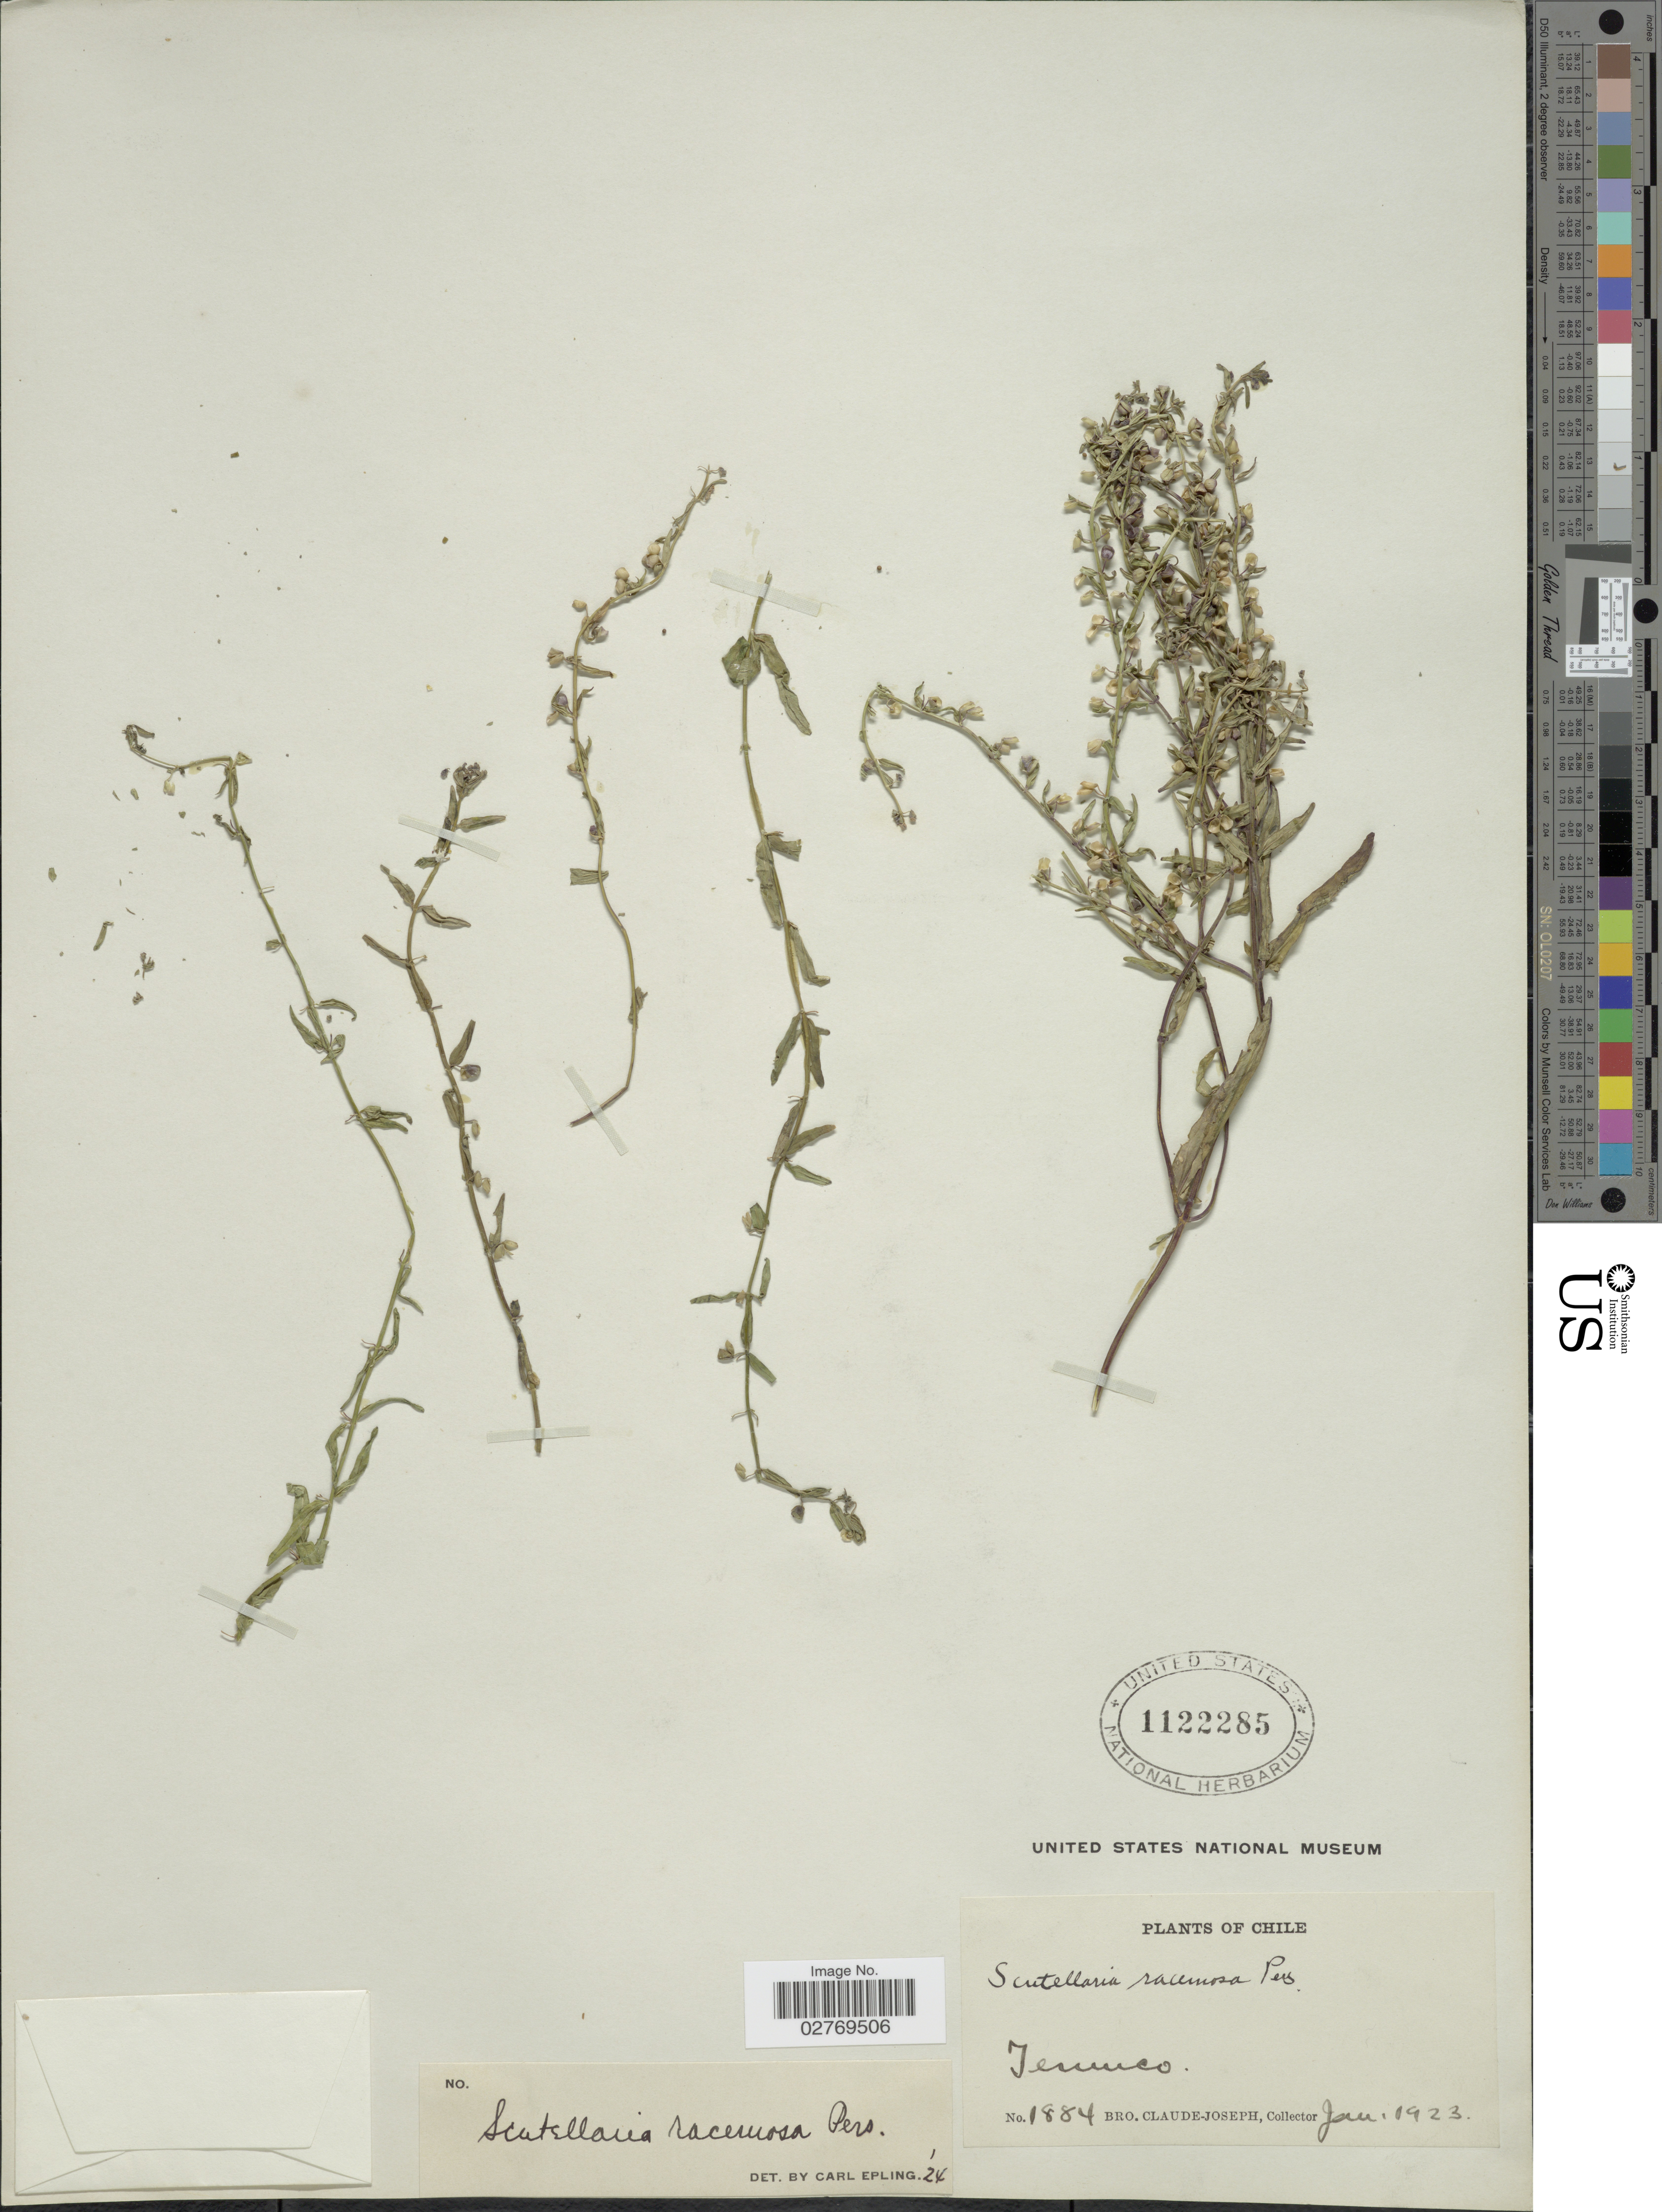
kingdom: Plantae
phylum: Tracheophyta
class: Magnoliopsida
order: Lamiales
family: Lamiaceae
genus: Scutellaria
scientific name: Scutellaria racemosa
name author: Pers.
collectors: Bro. Claude-Joseph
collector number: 1884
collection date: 1923-01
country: Chile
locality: Temuco.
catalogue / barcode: US 1122285